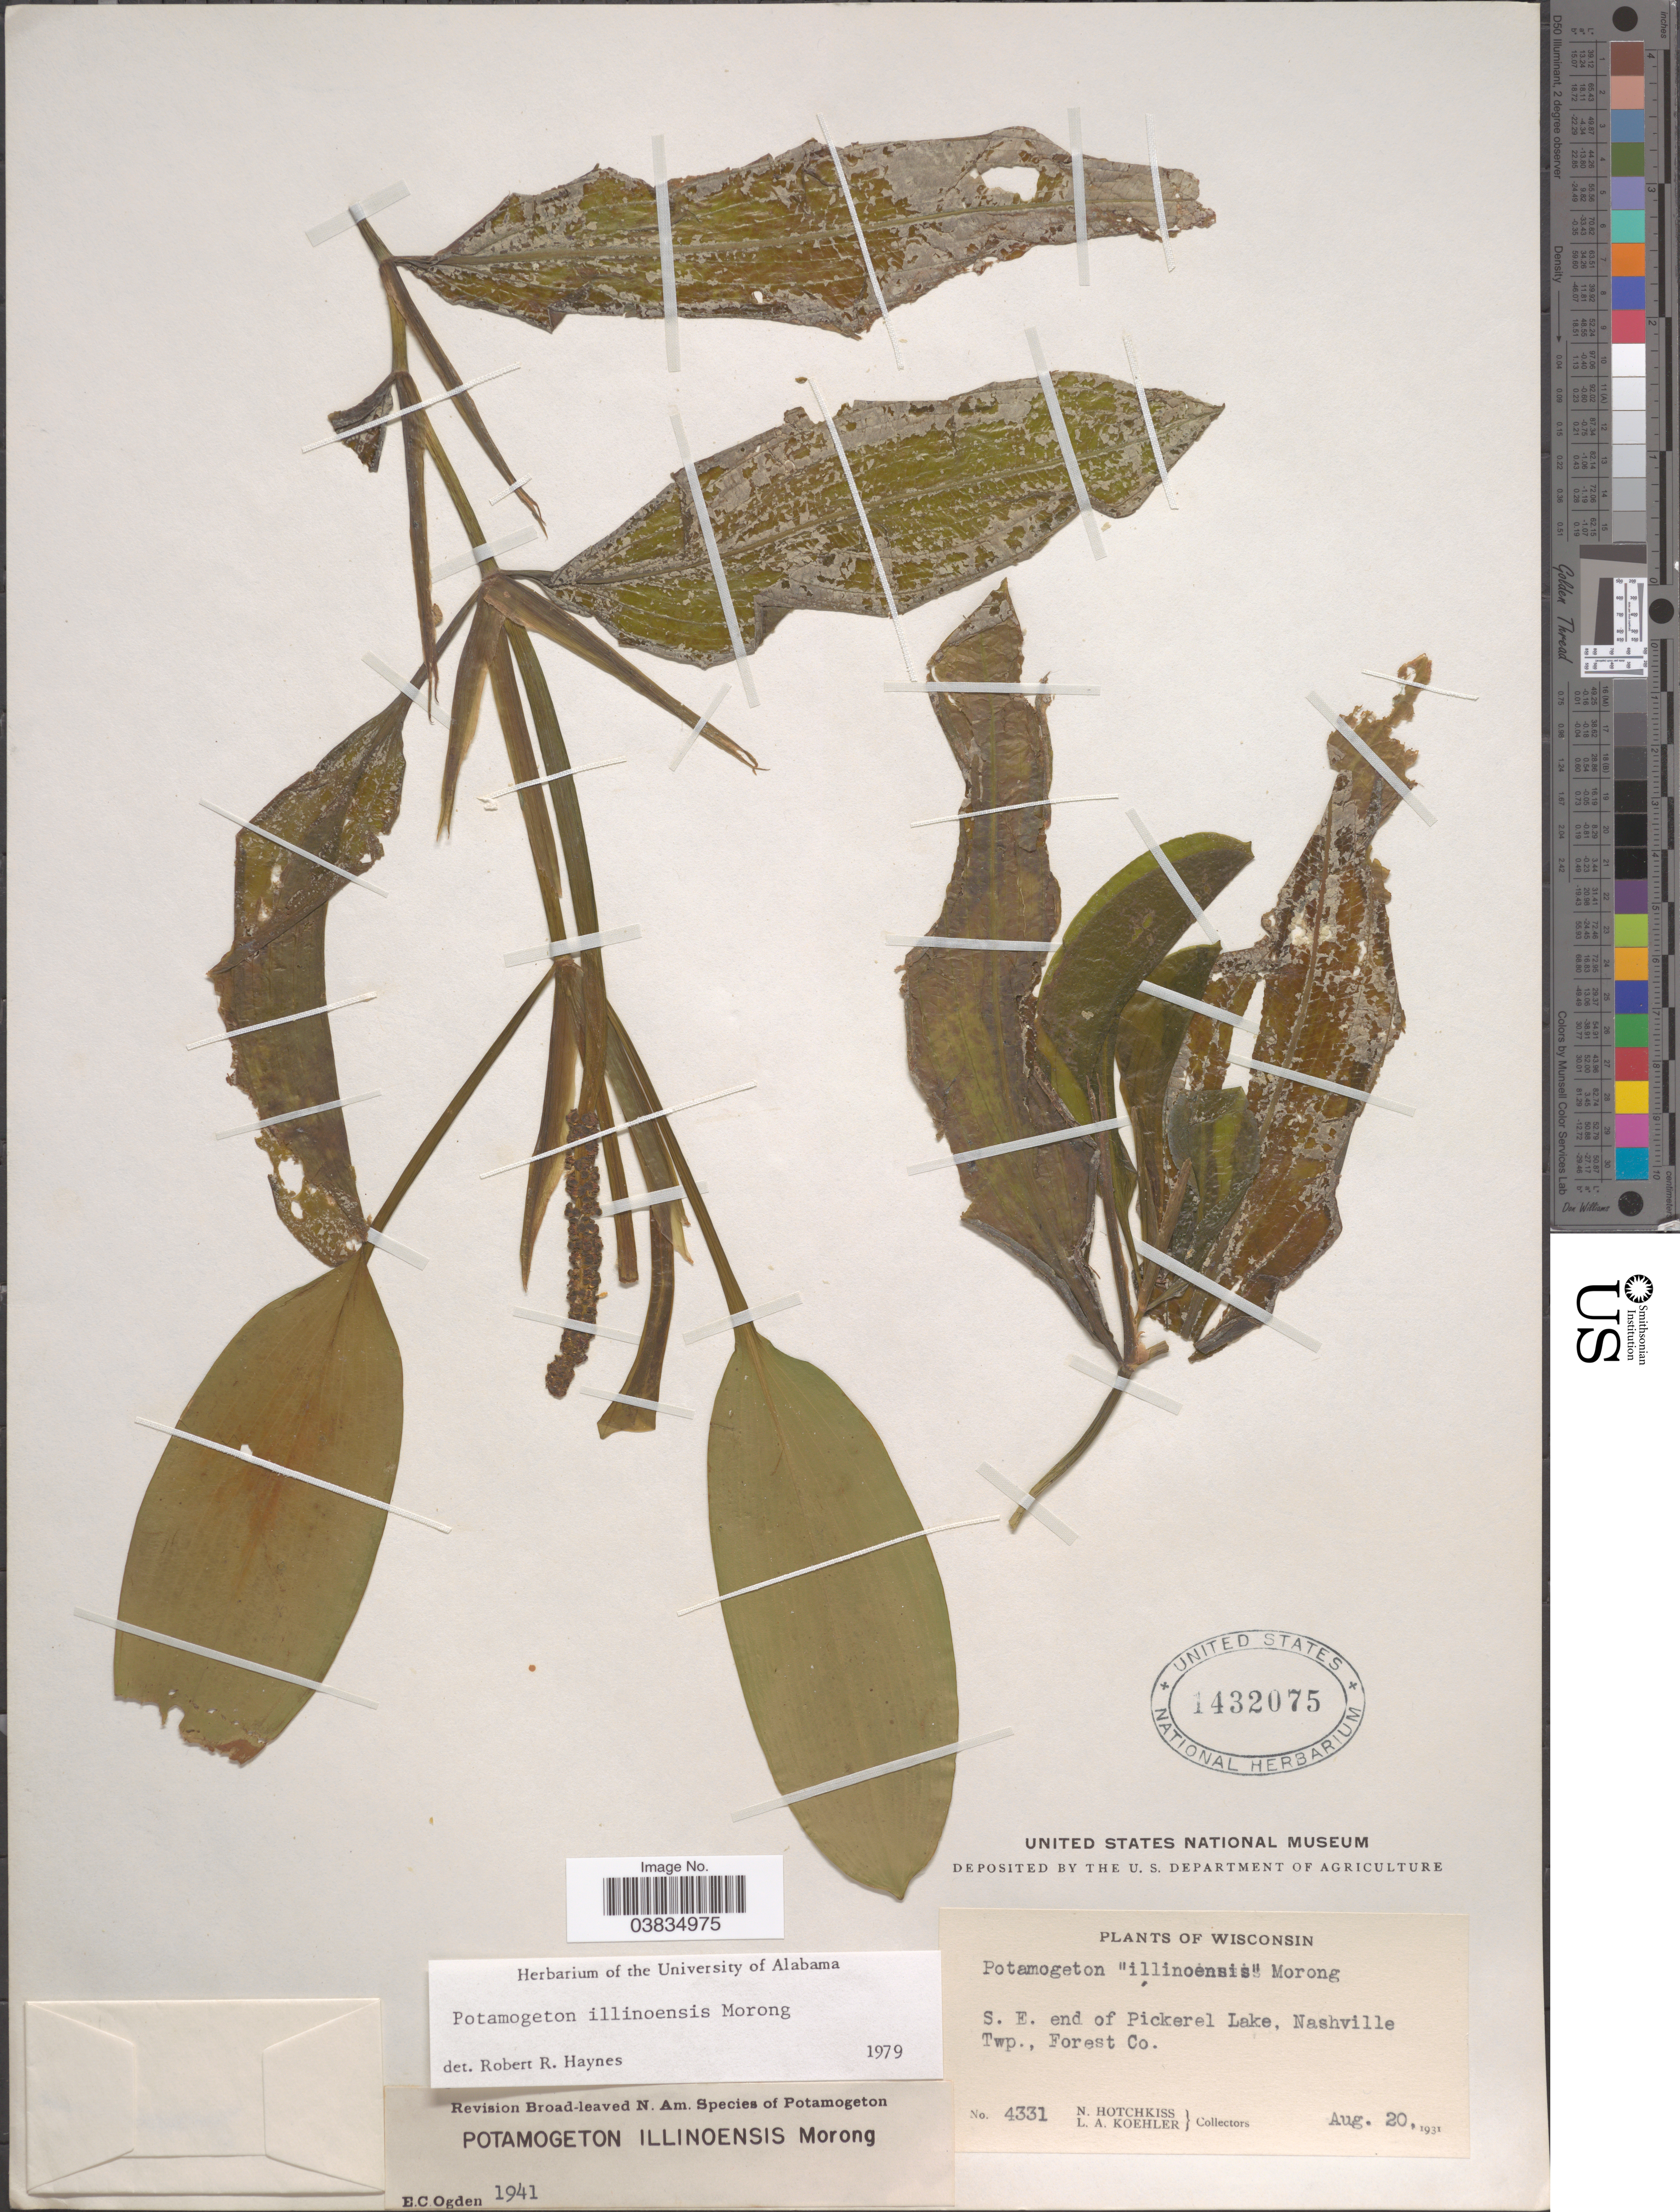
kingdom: Plantae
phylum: Tracheophyta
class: Liliopsida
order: Alismatales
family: Potamogetonaceae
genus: Potamogeton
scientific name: Potamogeton illinoensis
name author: Morong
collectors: N. Hotchkiss & L. Koehler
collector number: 4331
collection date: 1931-08-20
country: United States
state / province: Wisconsin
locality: S.E. end of Pickerel Lake, Nashville Twp., Forest Co.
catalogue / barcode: US 1432075